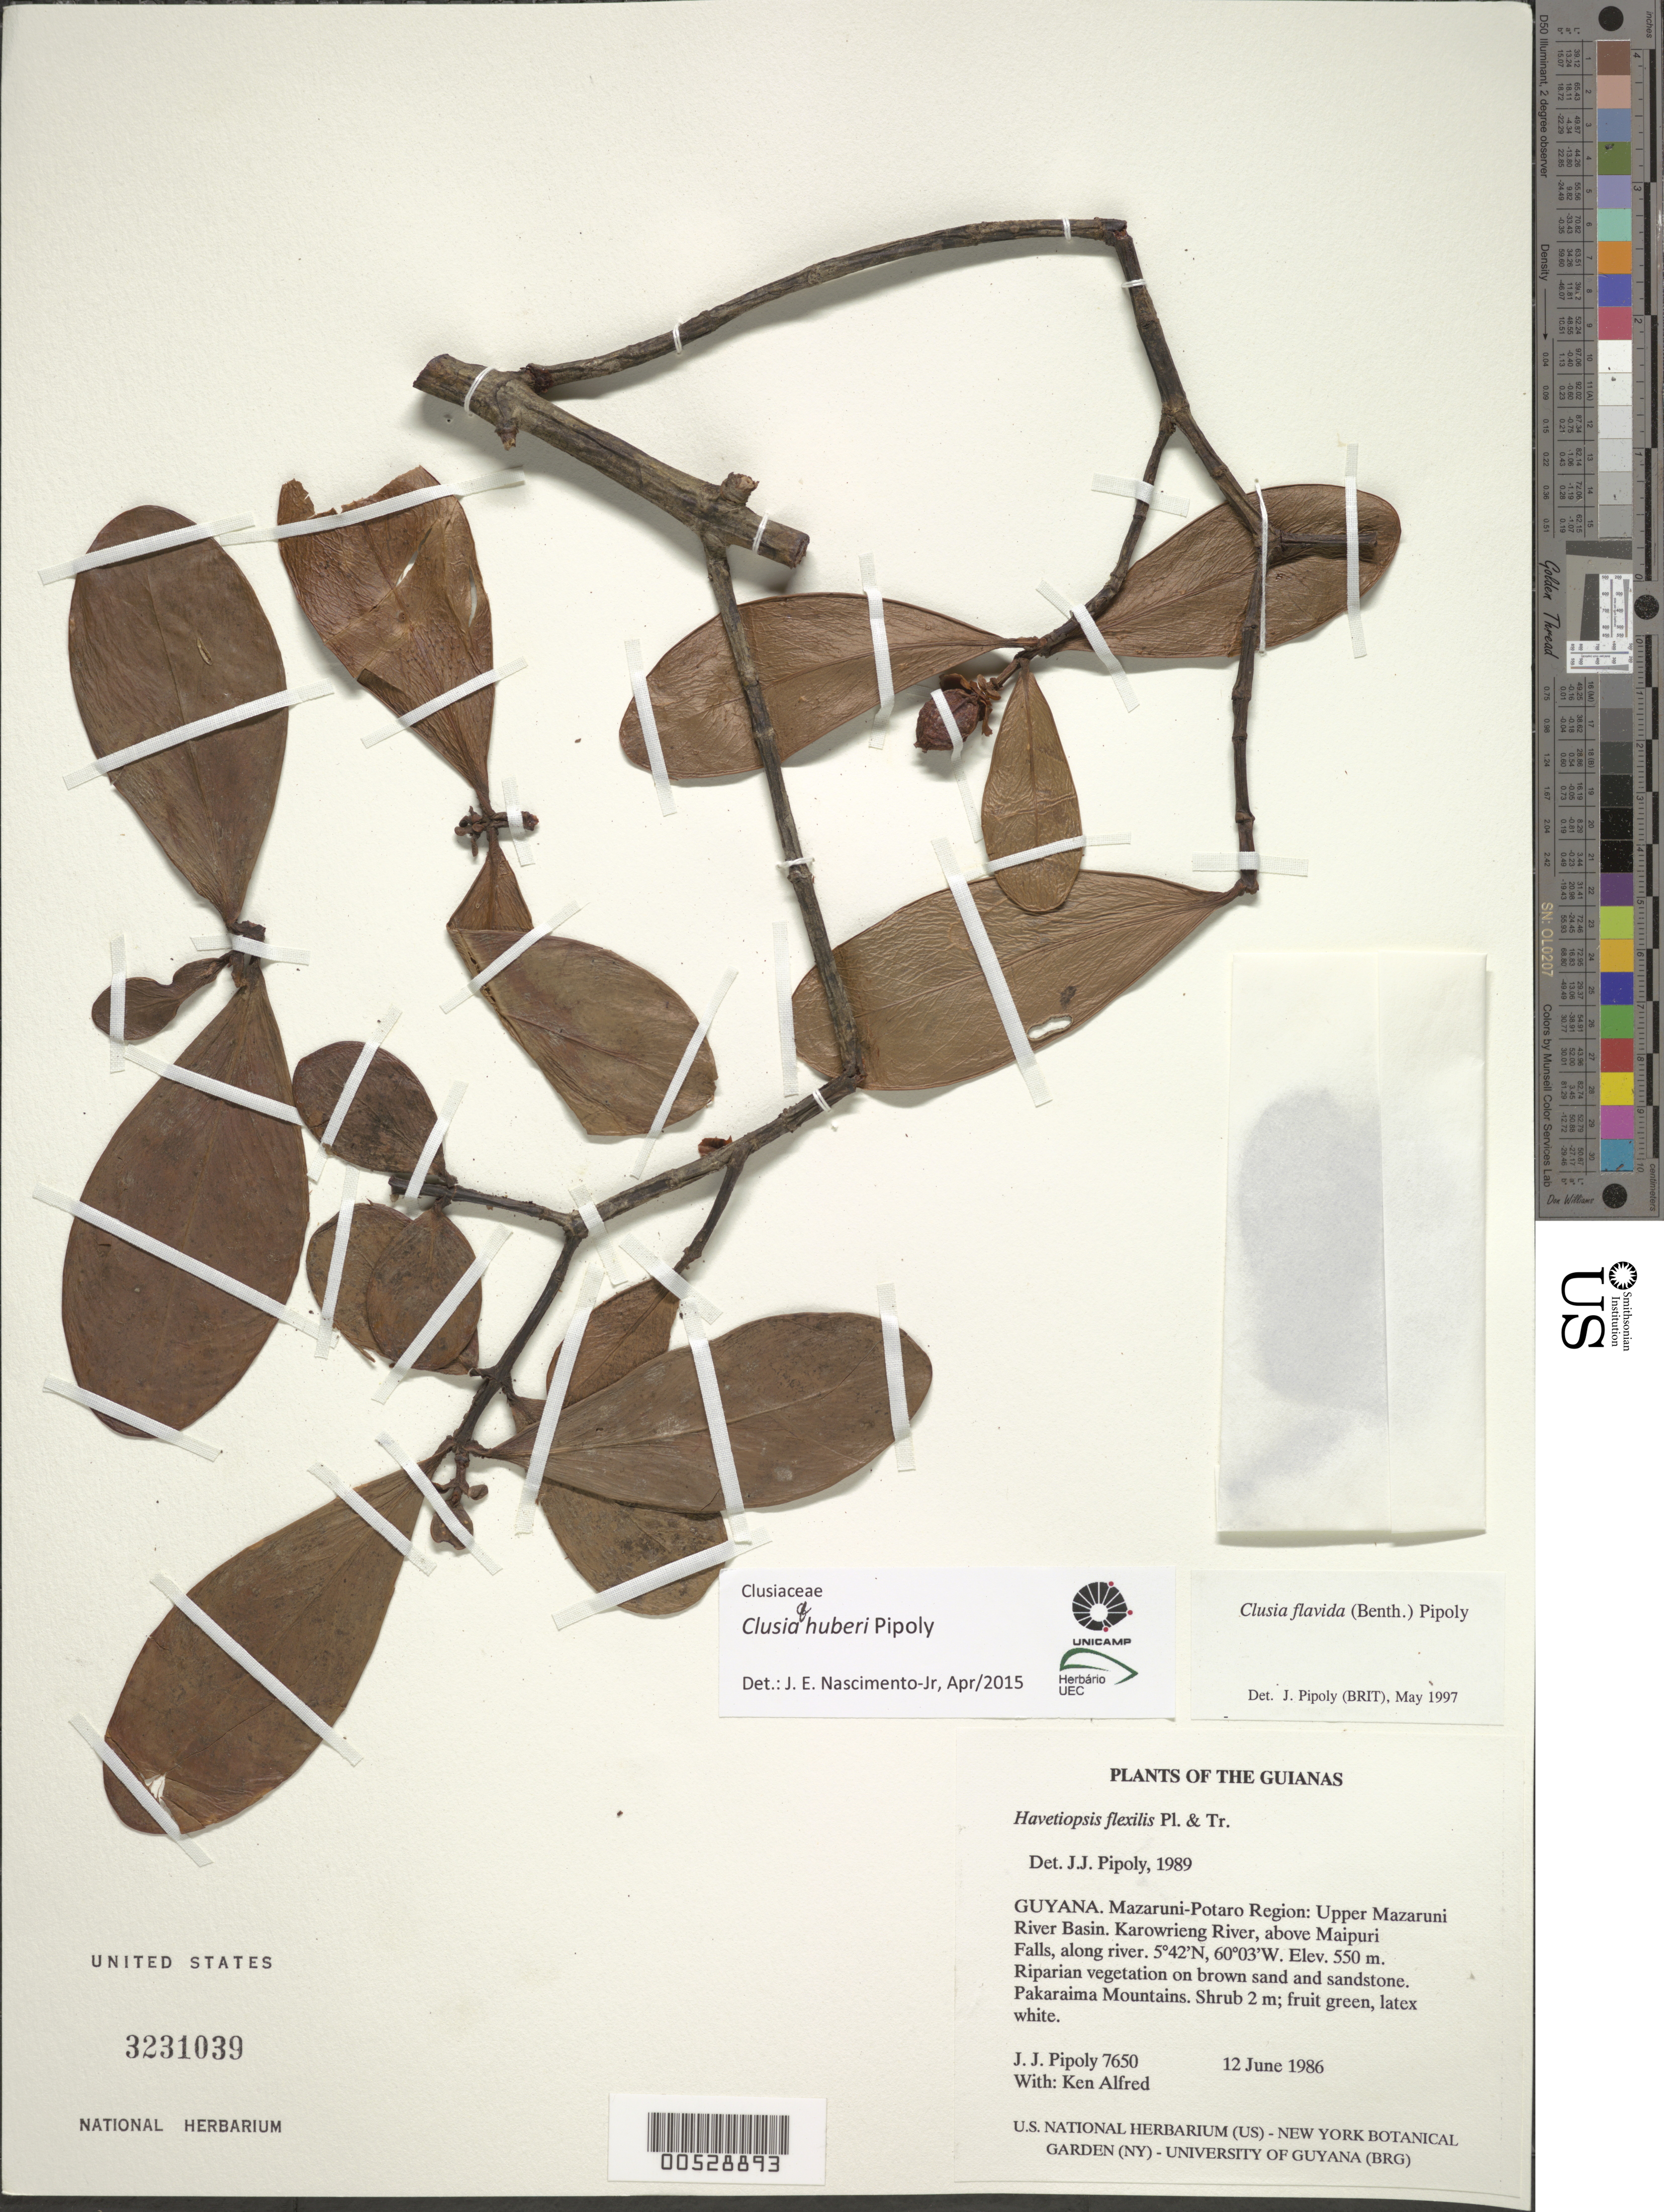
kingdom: Plantae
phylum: Tracheophyta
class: Magnoliopsida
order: Malpighiales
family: Clusiaceae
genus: Clusia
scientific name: Clusia huberi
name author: Pipoly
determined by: Nascimento, Jose E., Jr.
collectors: J. J. Pipoly & K. Alfred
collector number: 7650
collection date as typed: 12 June 1986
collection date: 1986-06-12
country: Guyana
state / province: Cuyuni-Mazaruni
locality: Pakaraima Mts. Upper Mazaruni River Basin. Karowrieng River, above Maipuri Falls along river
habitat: Riparian vegetation on brown sand and sandstone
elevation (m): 550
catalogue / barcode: US 3231039